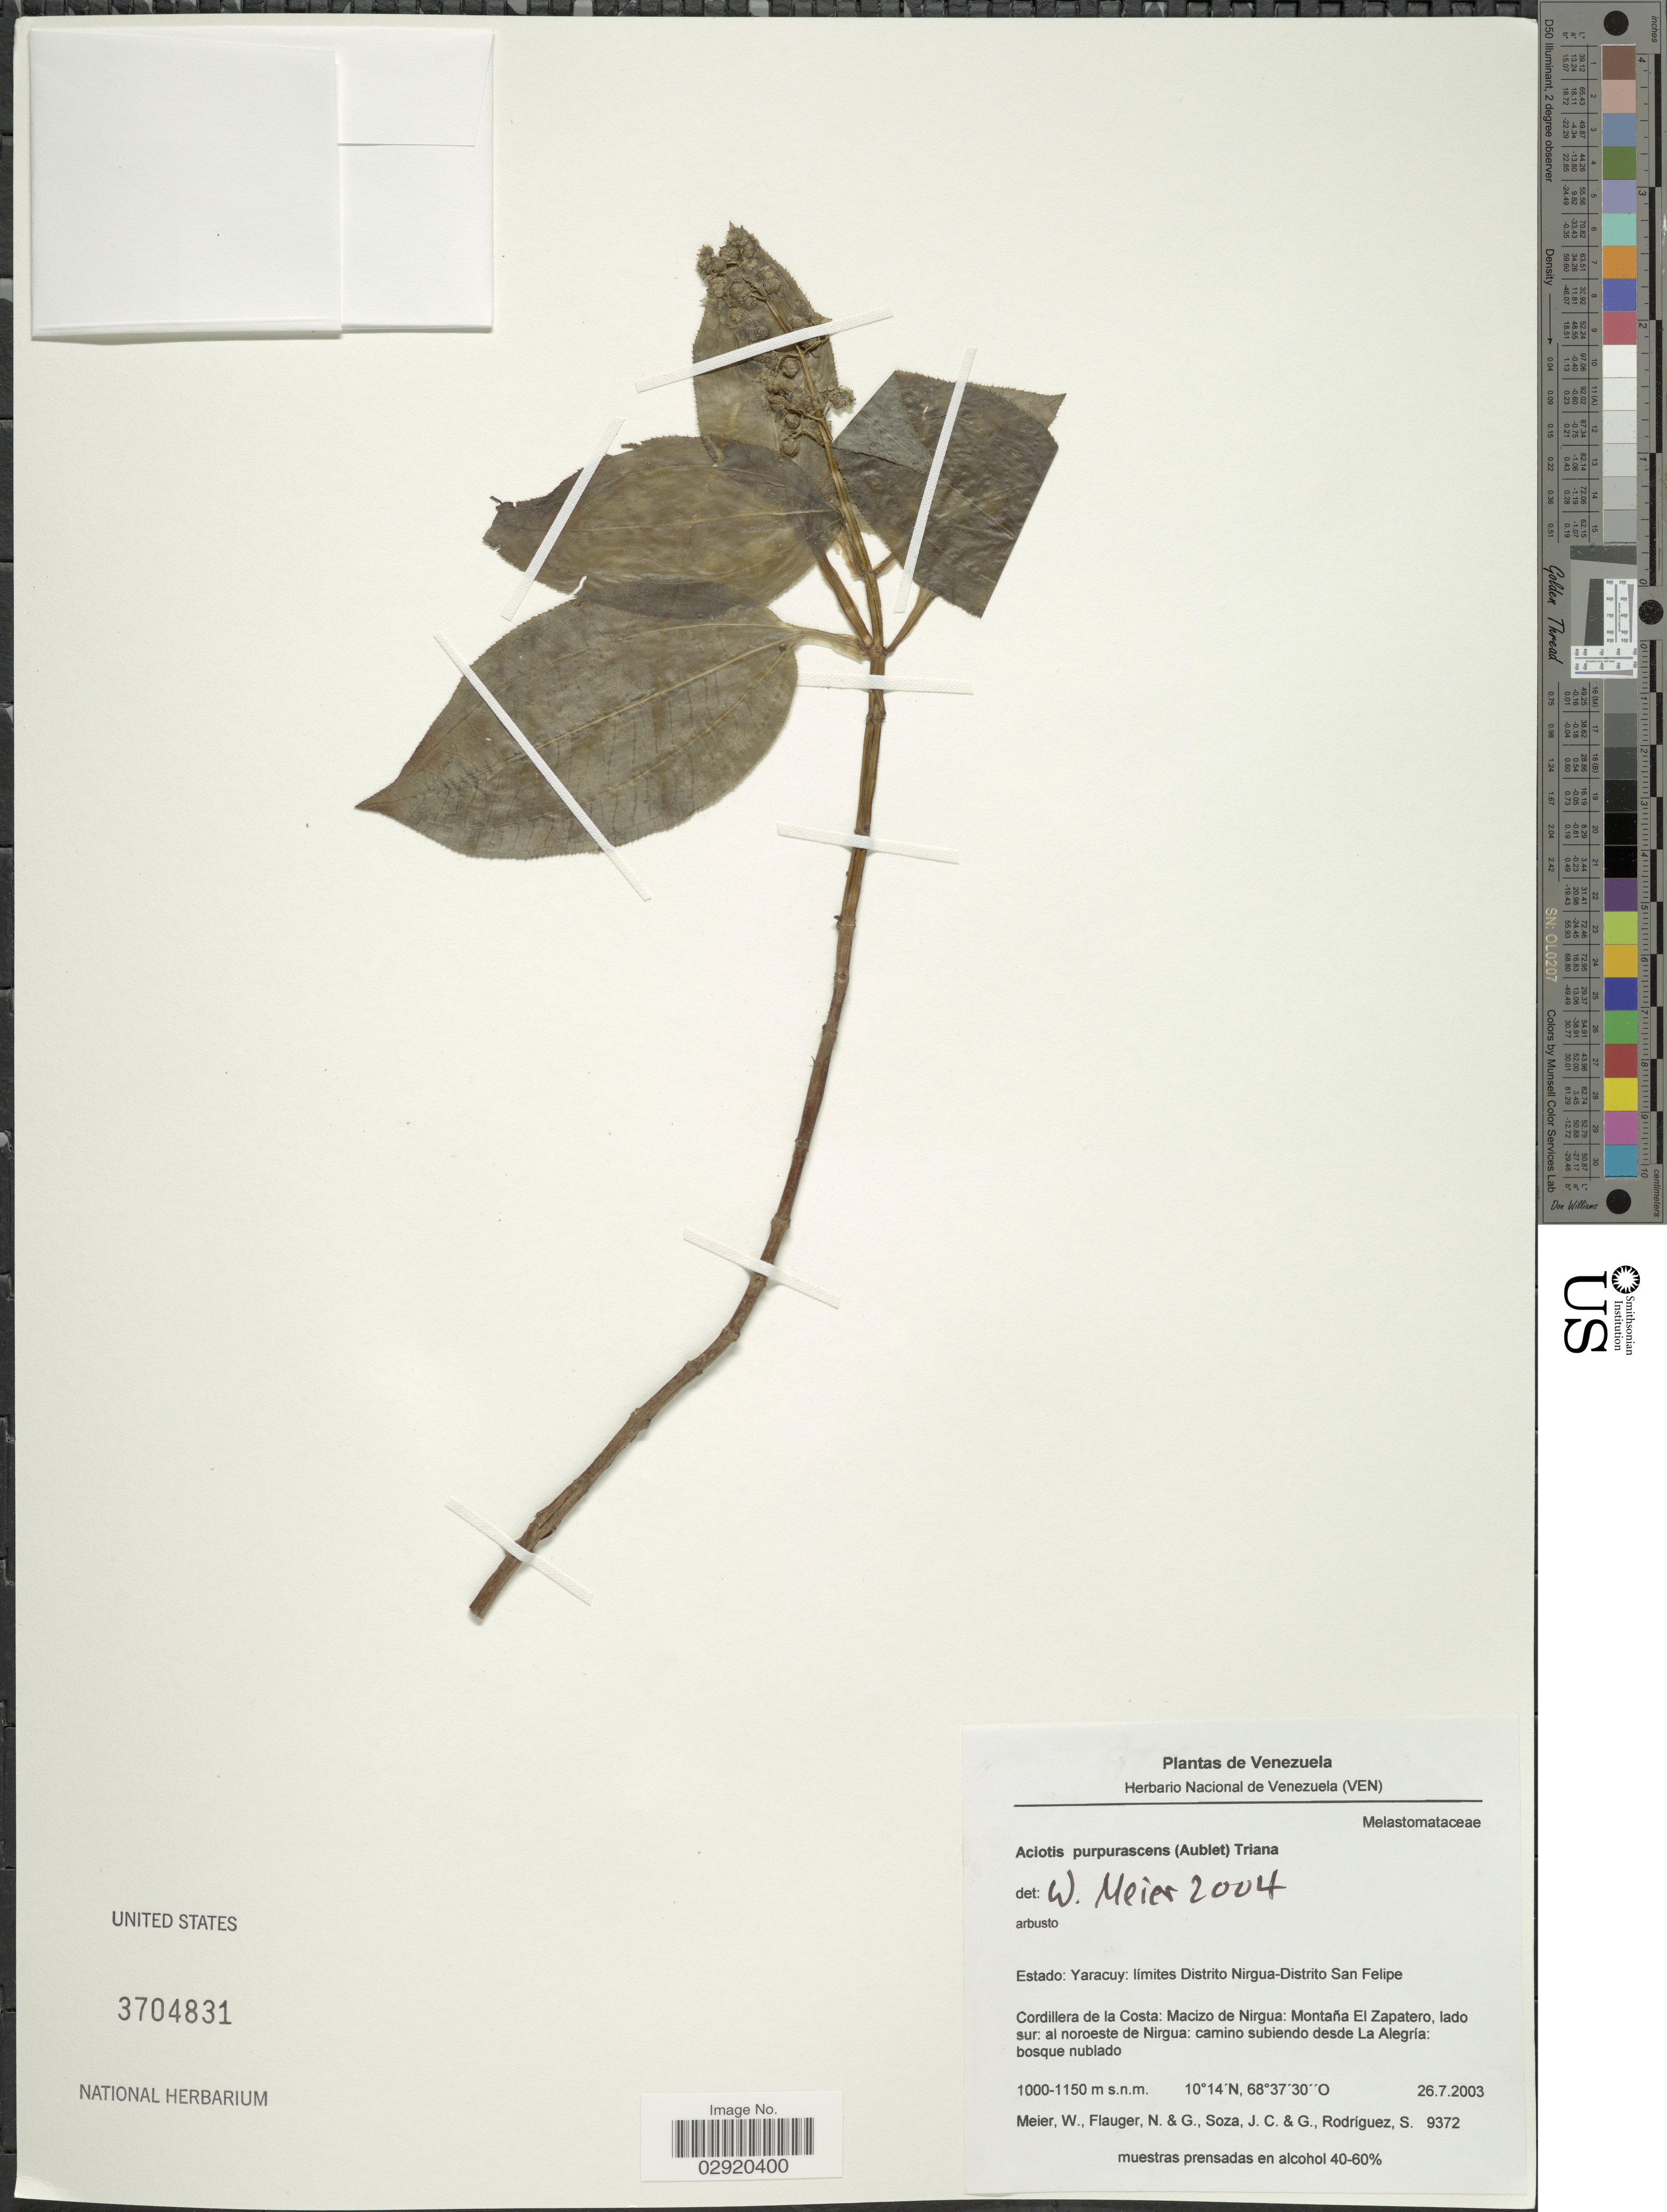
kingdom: Plantae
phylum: Tracheophyta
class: Magnoliopsida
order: Myrtales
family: Melastomataceae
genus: Aciotis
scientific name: Aciotis purpurascens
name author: (Aubl.) Triana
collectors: W. Meier, N. Flauger, G. Soza, J. Rodríguez & G. Rodríguez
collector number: S9372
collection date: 2003-07-26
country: Venezuela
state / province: Yaracuy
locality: Estado: Yaracuy: límites Distrito Nirgua-Distrito San Felipe. Cordillera de la Costa: Macizo de Nirgua: Montaña El Zapatero, lado sur: al noroeste de Nirgua: camino subiendo desde La Alegría.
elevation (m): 1000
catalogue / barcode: US 3704831